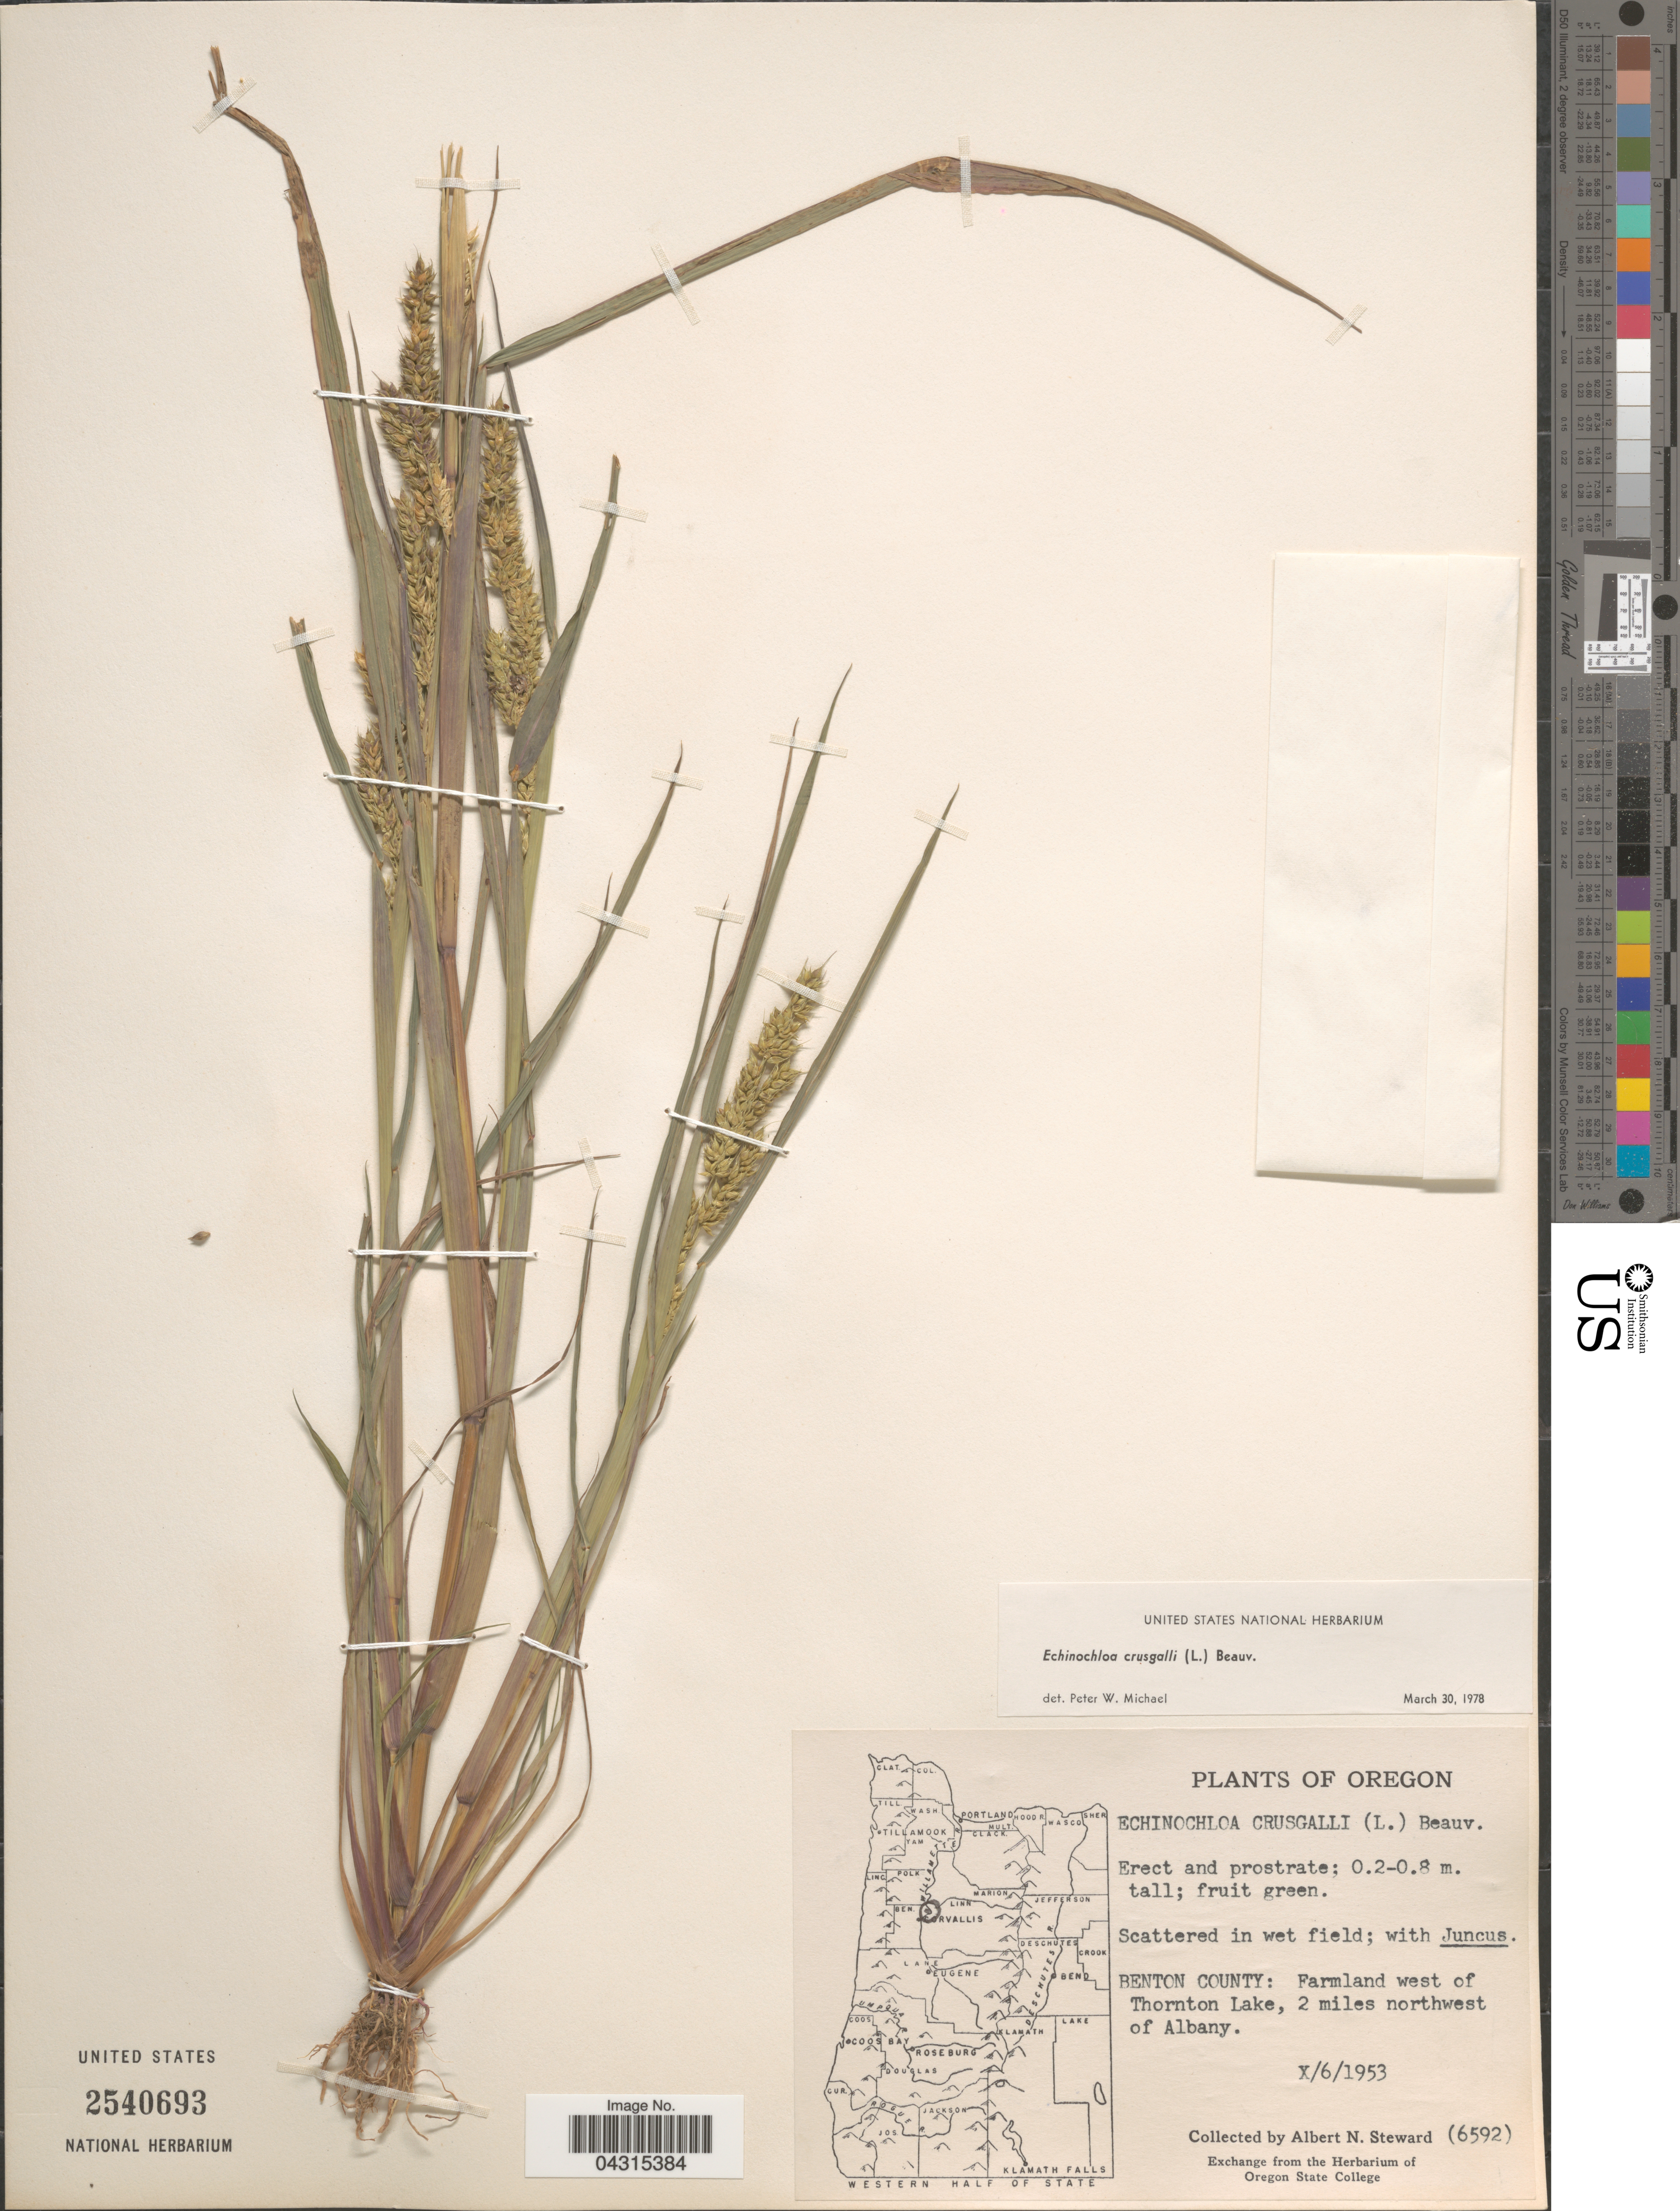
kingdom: Plantae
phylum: Tracheophyta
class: Liliopsida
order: Poales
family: Poaceae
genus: Echinochloa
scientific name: Echinochloa crus-galli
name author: (L.) P. Beauv.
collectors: A. N. Steward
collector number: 6592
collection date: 1953-10-06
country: United States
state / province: Oregon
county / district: Benton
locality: Benton County: Farmland west of Thornton Lake, 2 miles northwest of Albany.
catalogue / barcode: US 2540693